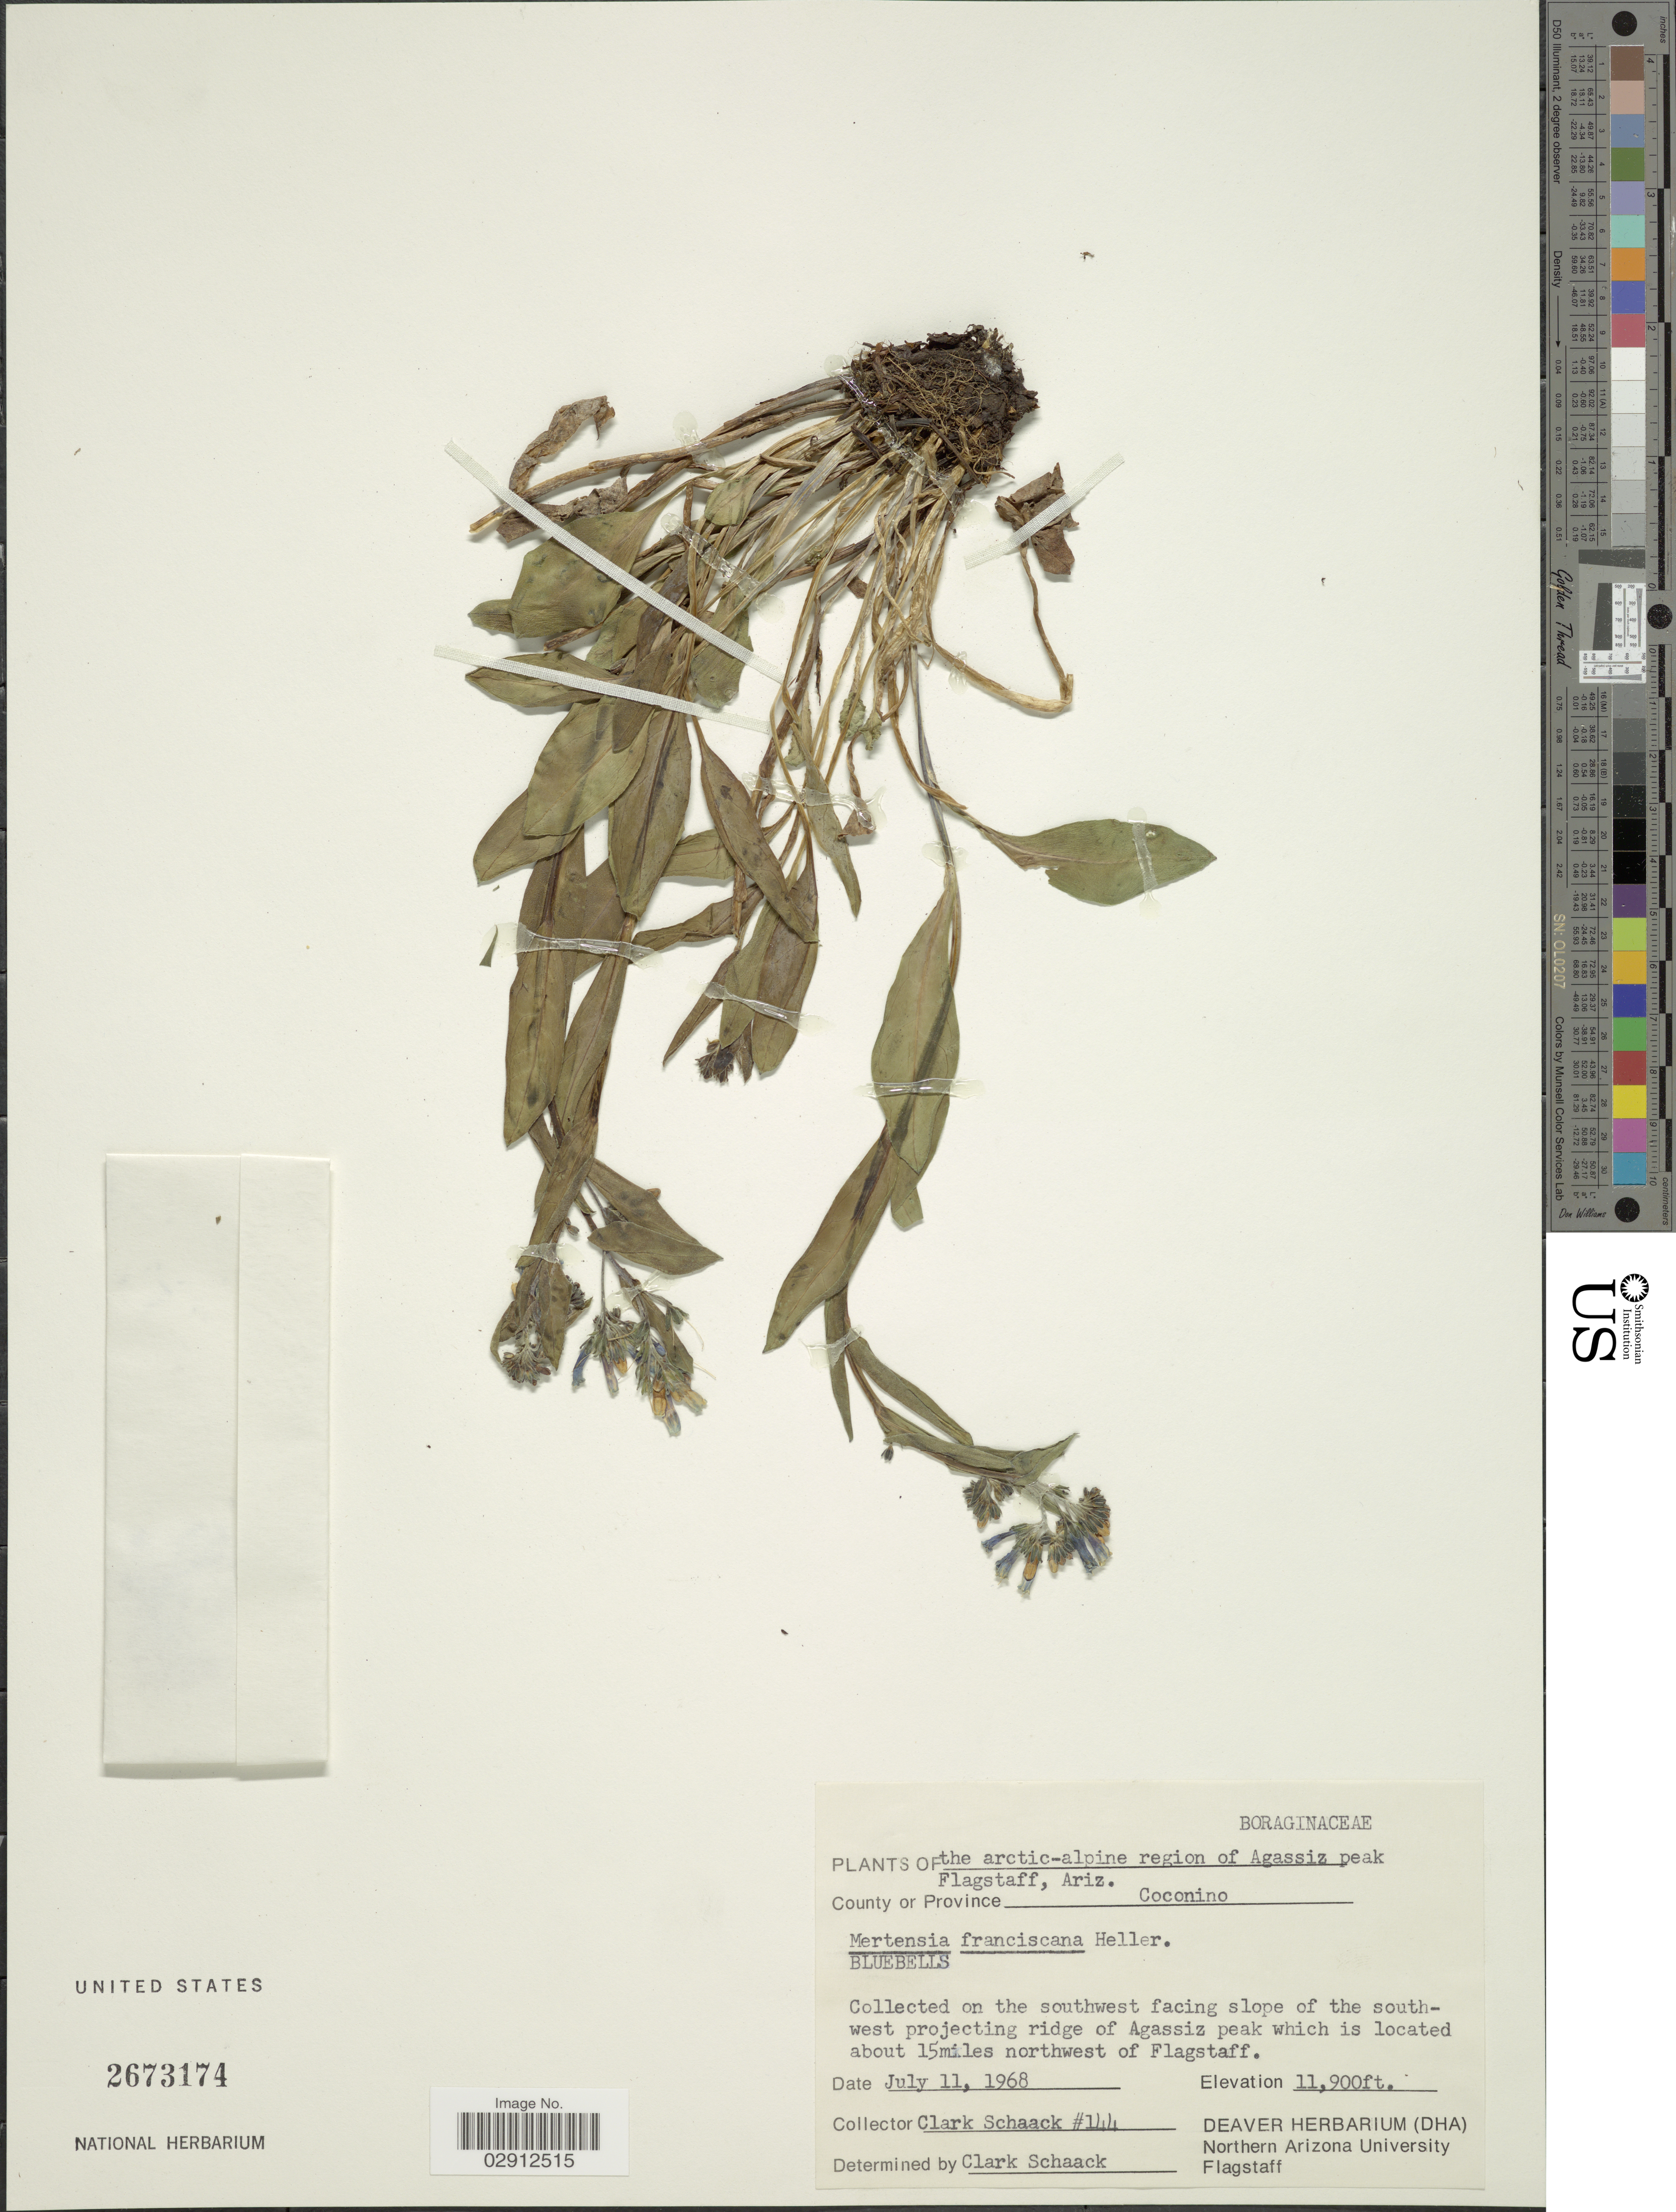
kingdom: Plantae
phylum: Tracheophyta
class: Magnoliopsida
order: Boraginales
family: Boraginaceae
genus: Mertensia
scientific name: Mertensia franciscana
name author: A. Heller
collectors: C. G. Schaack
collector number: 144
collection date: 1968-07-11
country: United States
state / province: Arizona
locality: The arctic-alpine region of Agassiz peak, Flagstaff, Ariz., County Coconino, on the southwest facing slope of the southwest projecting ridge of Agassiz peak which is located about 15 miles northwest of Flagstaff.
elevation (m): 3627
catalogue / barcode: US 2673174